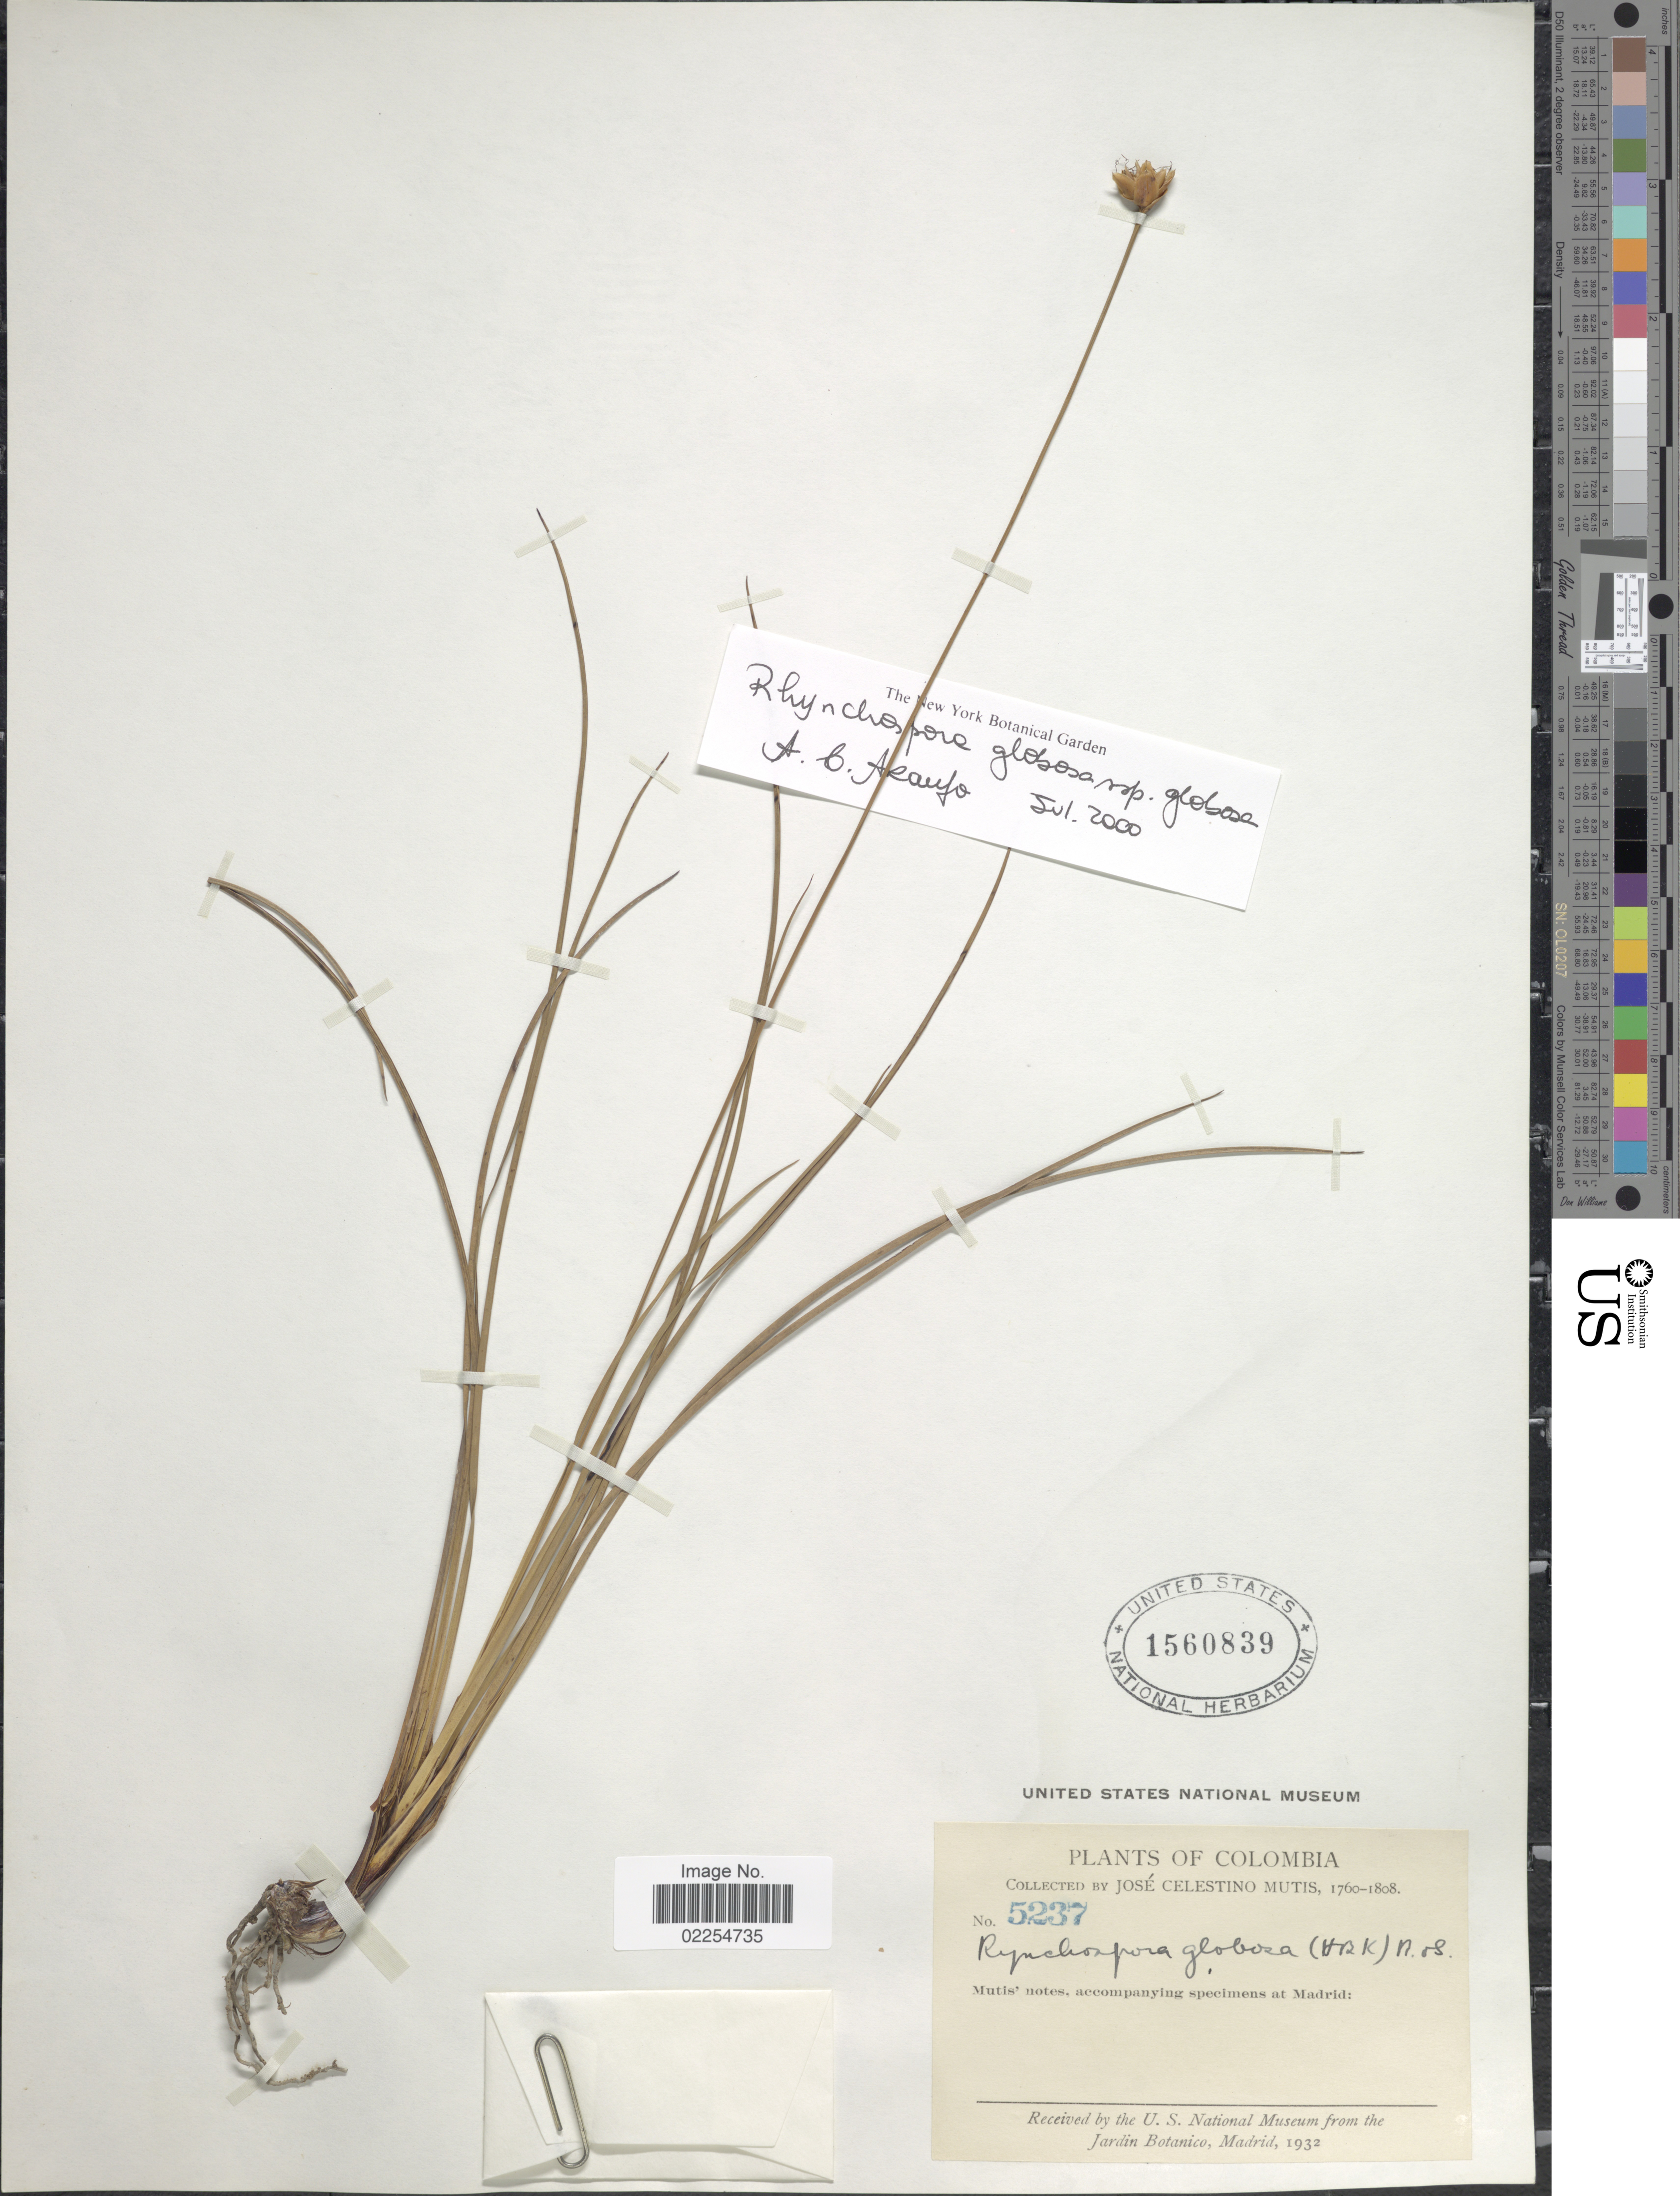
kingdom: Plantae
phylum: Tracheophyta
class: Liliopsida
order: Poales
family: Cyperaceae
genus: Rhynchospora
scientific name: Rhynchospora globosa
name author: (Kunth) Roem. & Schult.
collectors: J. C. B. Mutis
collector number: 5237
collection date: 1760/1808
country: Colombia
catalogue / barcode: US 1560839